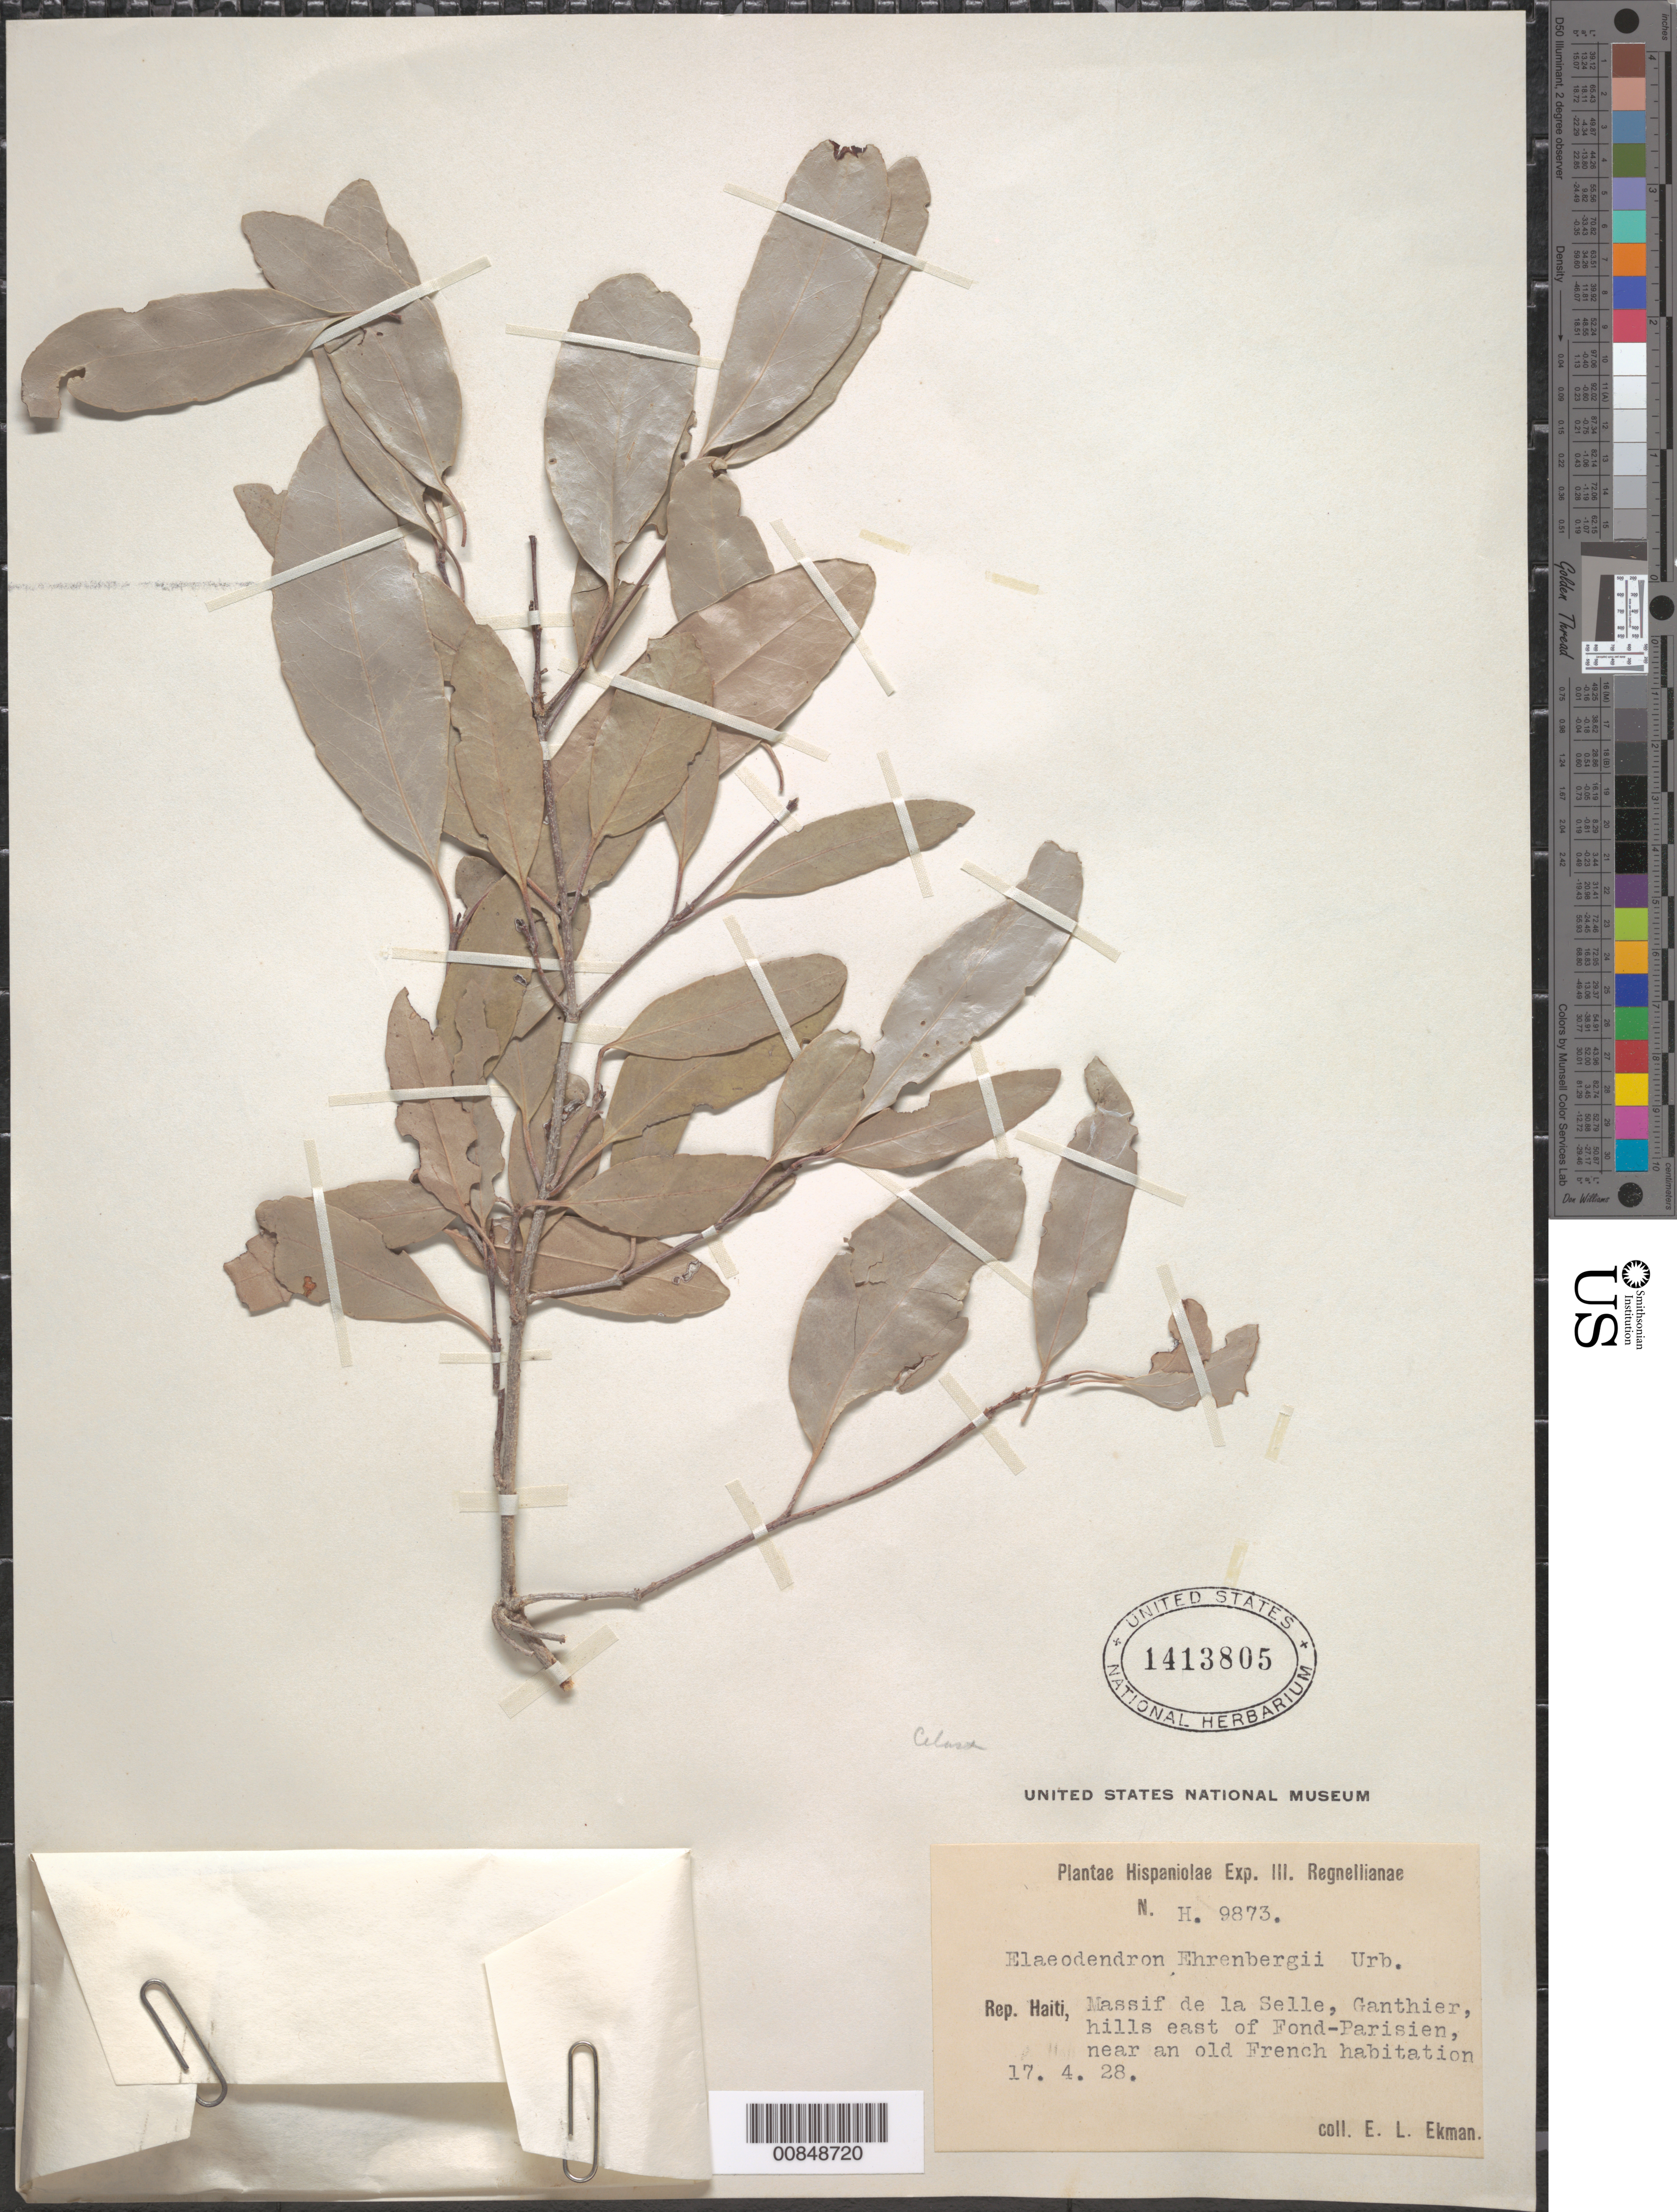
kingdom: Plantae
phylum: Tracheophyta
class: Magnoliopsida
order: Celastrales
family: Celastraceae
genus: Elaeodendron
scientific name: Elaeodendron ehrenbergii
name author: Urb.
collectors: E. L. Ekman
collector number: H 9873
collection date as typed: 17 Apr 1928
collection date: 1928-04-17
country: Haiti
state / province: Ouest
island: Hispaniola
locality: Massif de la Selle, Ganthier, hills E of Fond Parisien, near an old French habitation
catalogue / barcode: US 1413805